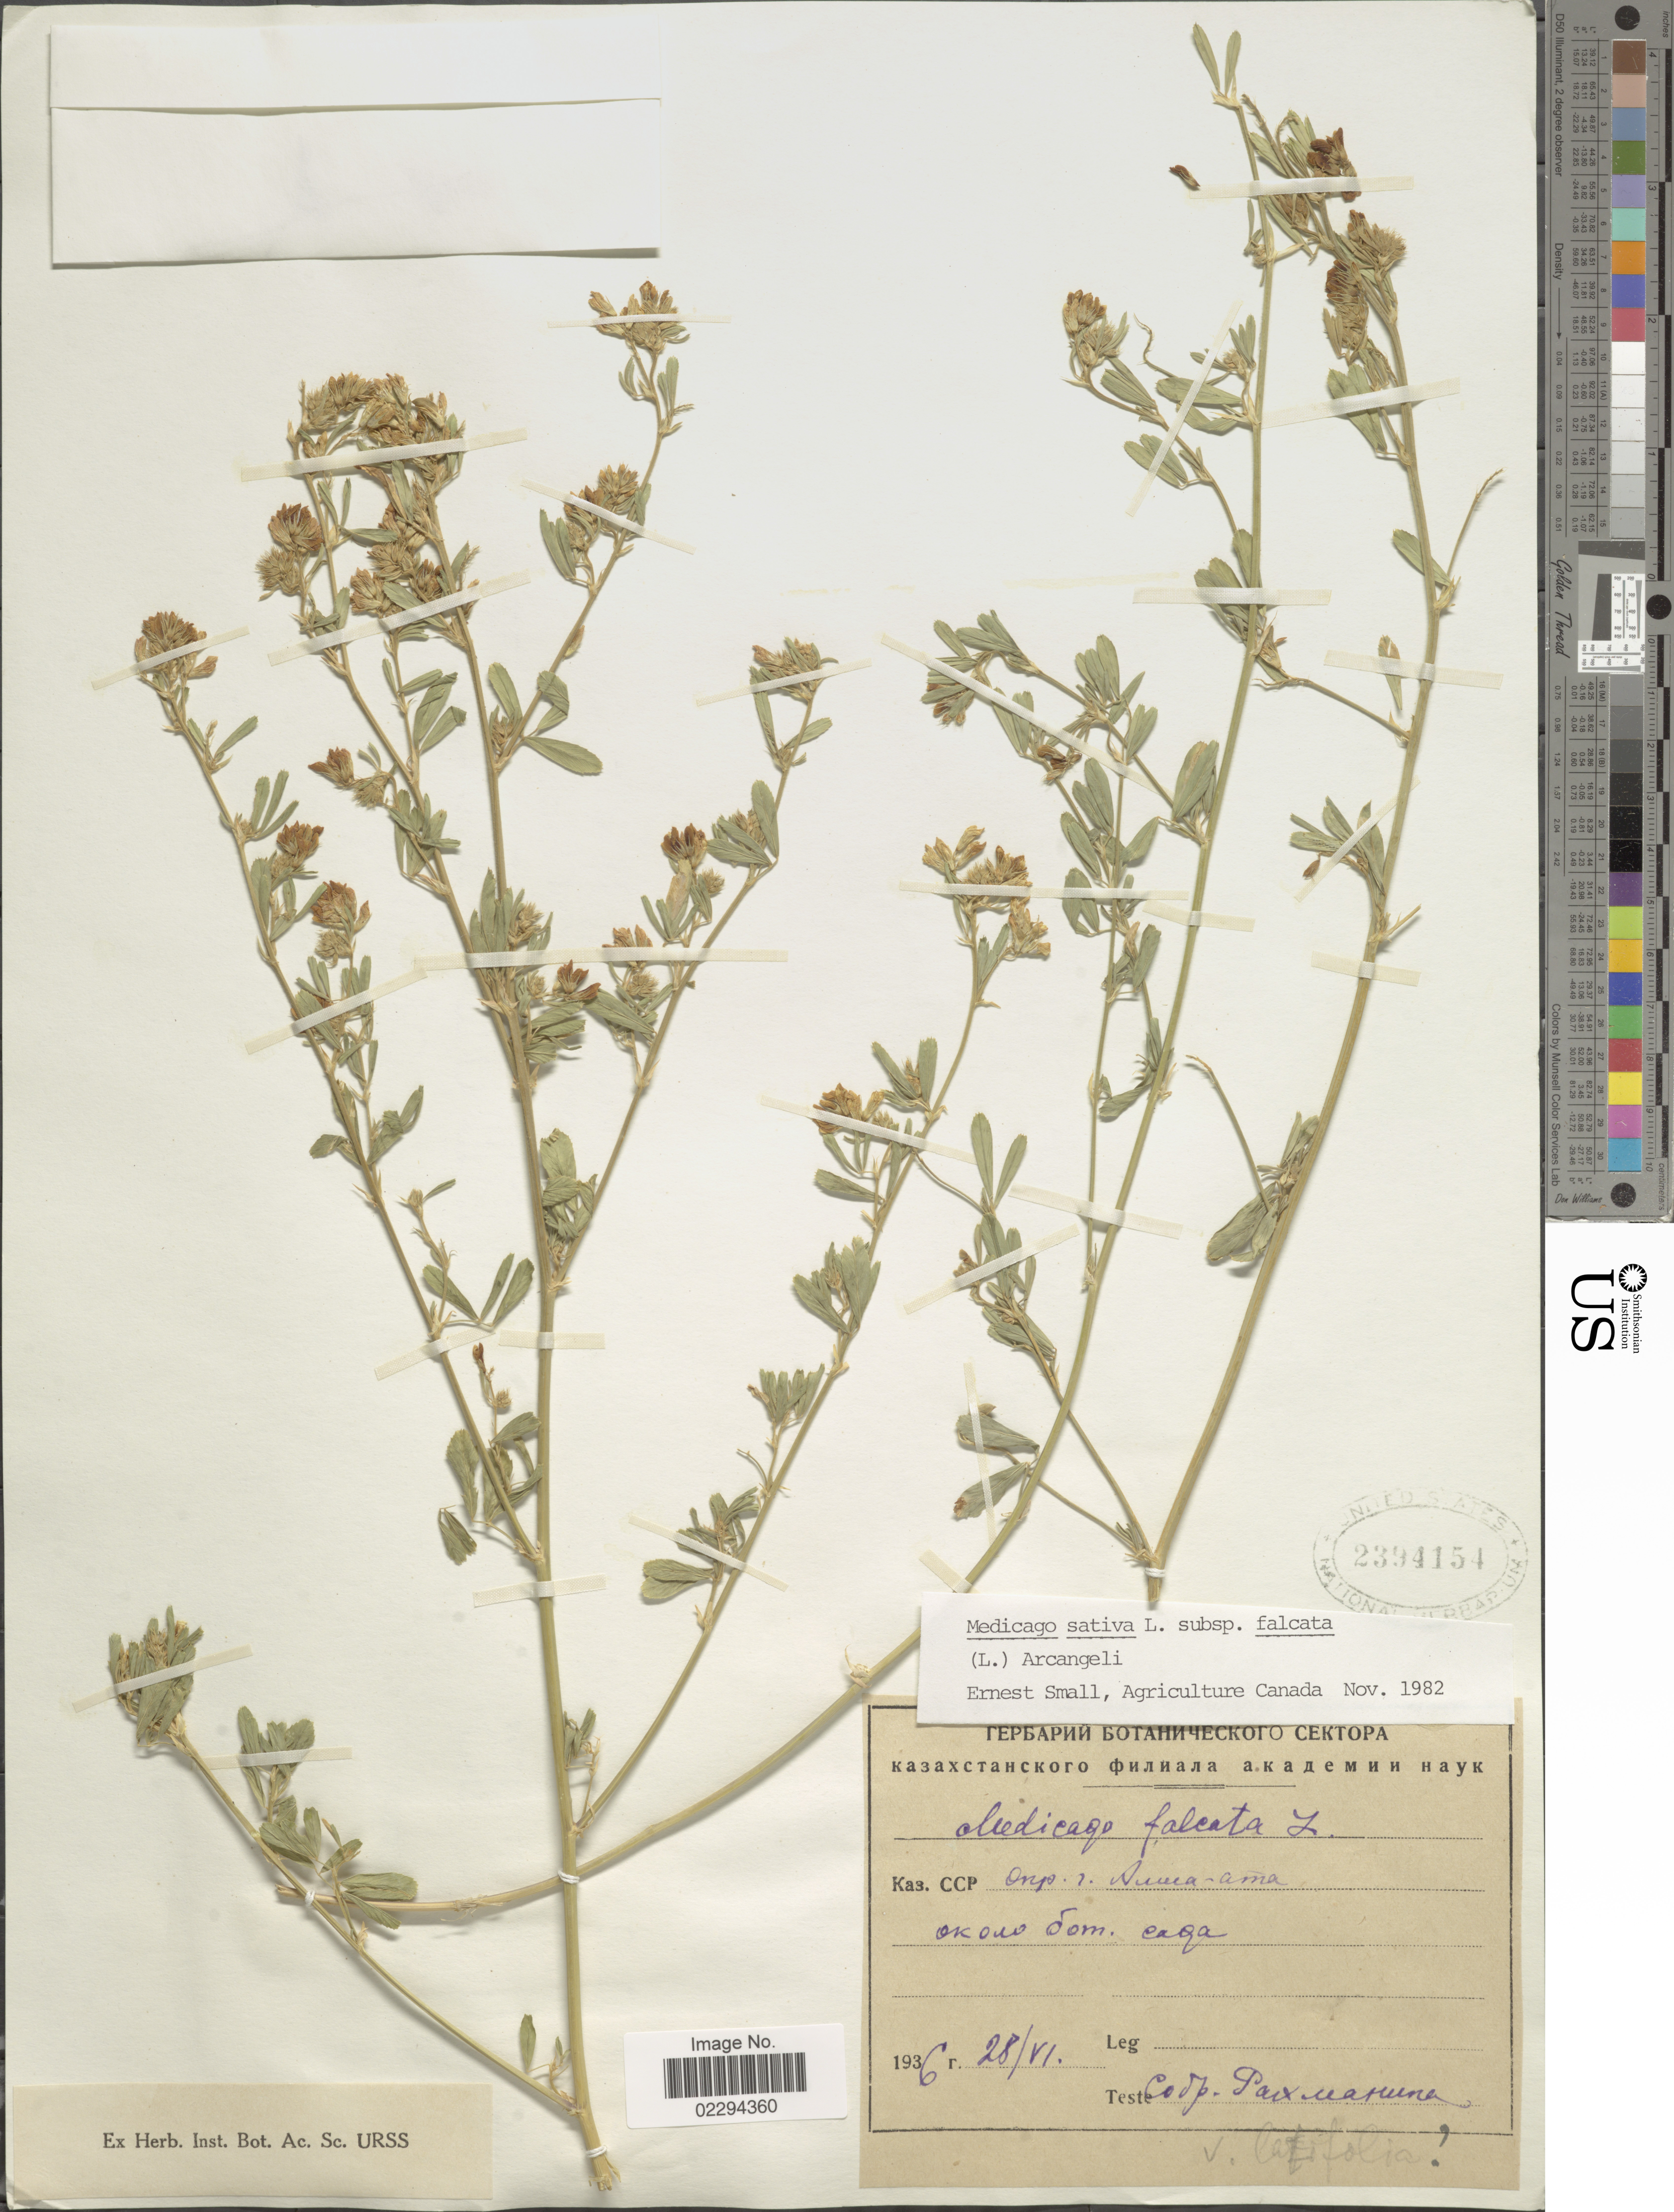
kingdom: Plantae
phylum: Tracheophyta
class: Magnoliopsida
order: Fabales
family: Fabaceae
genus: Medicago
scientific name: Medicago sativa subsp. falcata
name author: (L.) Arcang.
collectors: Rakhmanina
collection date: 1936-06-28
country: Kazakhstan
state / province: Almaty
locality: Almaty Botanic Garden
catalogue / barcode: US 2394154